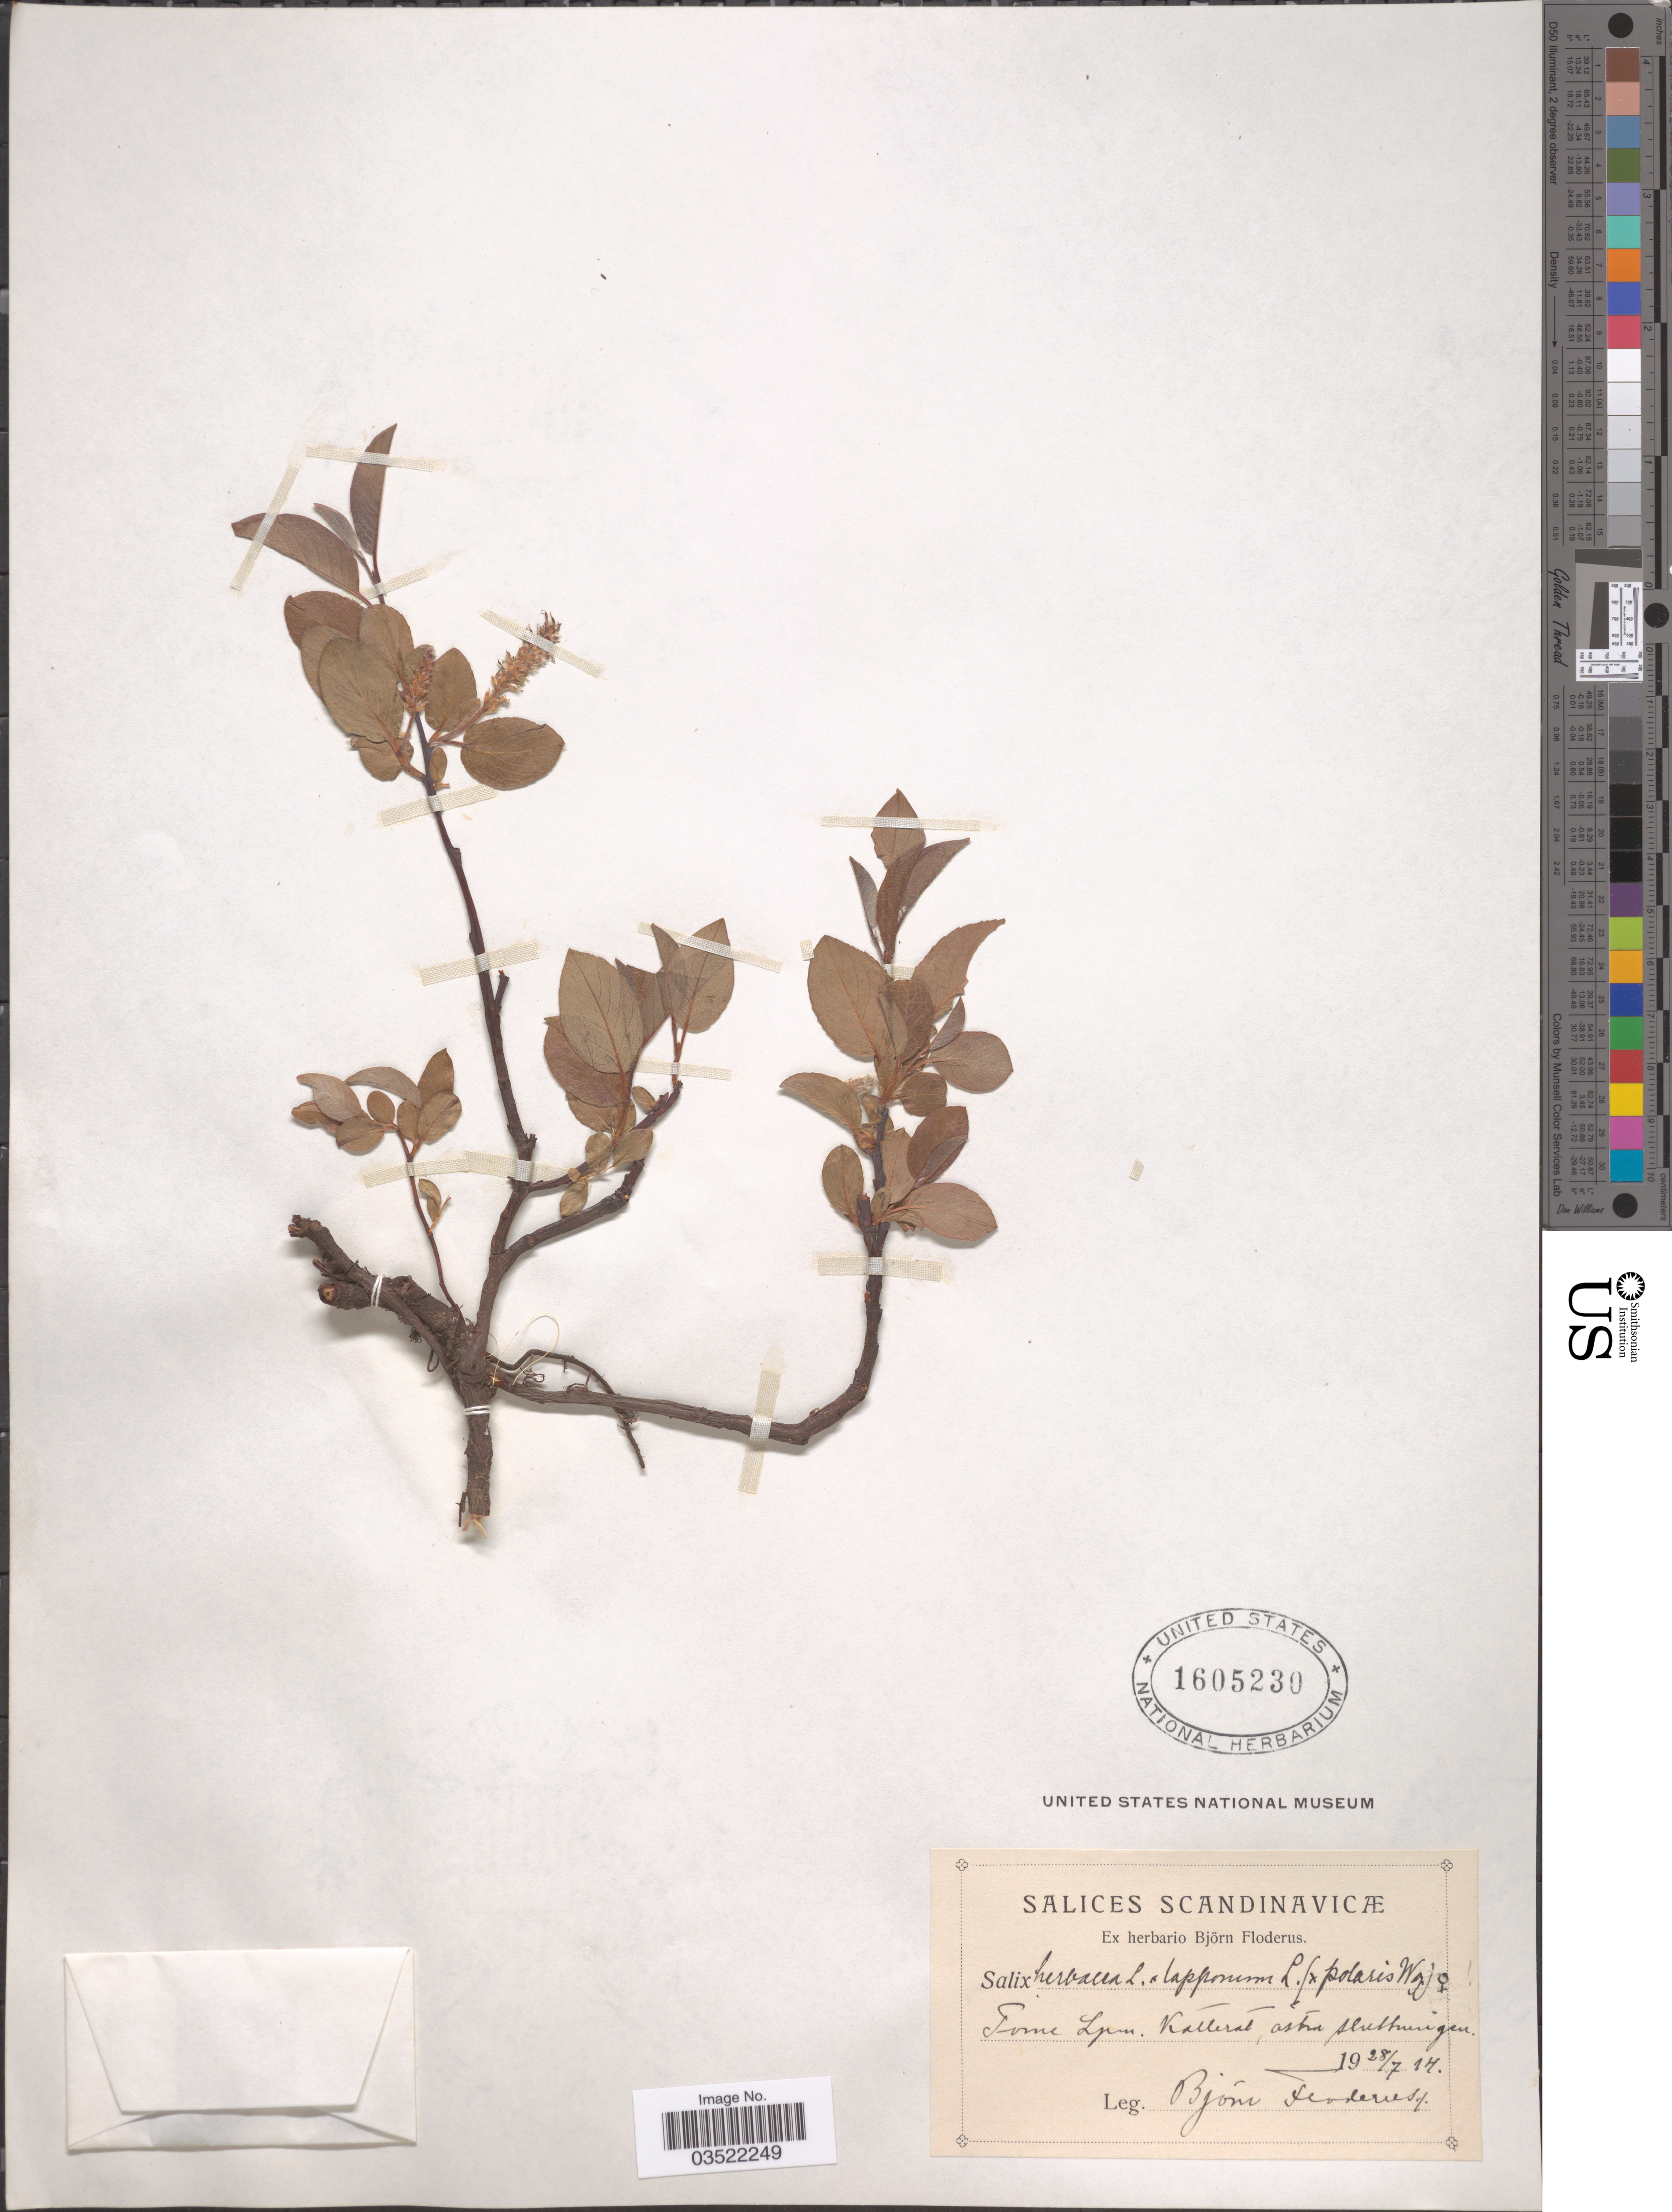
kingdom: Plantae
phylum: Tracheophyta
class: Magnoliopsida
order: Malpighiales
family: Salicaceae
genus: Salix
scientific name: Salix herbacea x S. lapponum L. x S. polaris Wahlenb.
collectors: B. G. O. Floderus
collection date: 1914-07-28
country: Norway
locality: Scandinavicæ. Torne Lpm. Katterat.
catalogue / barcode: US 1605230